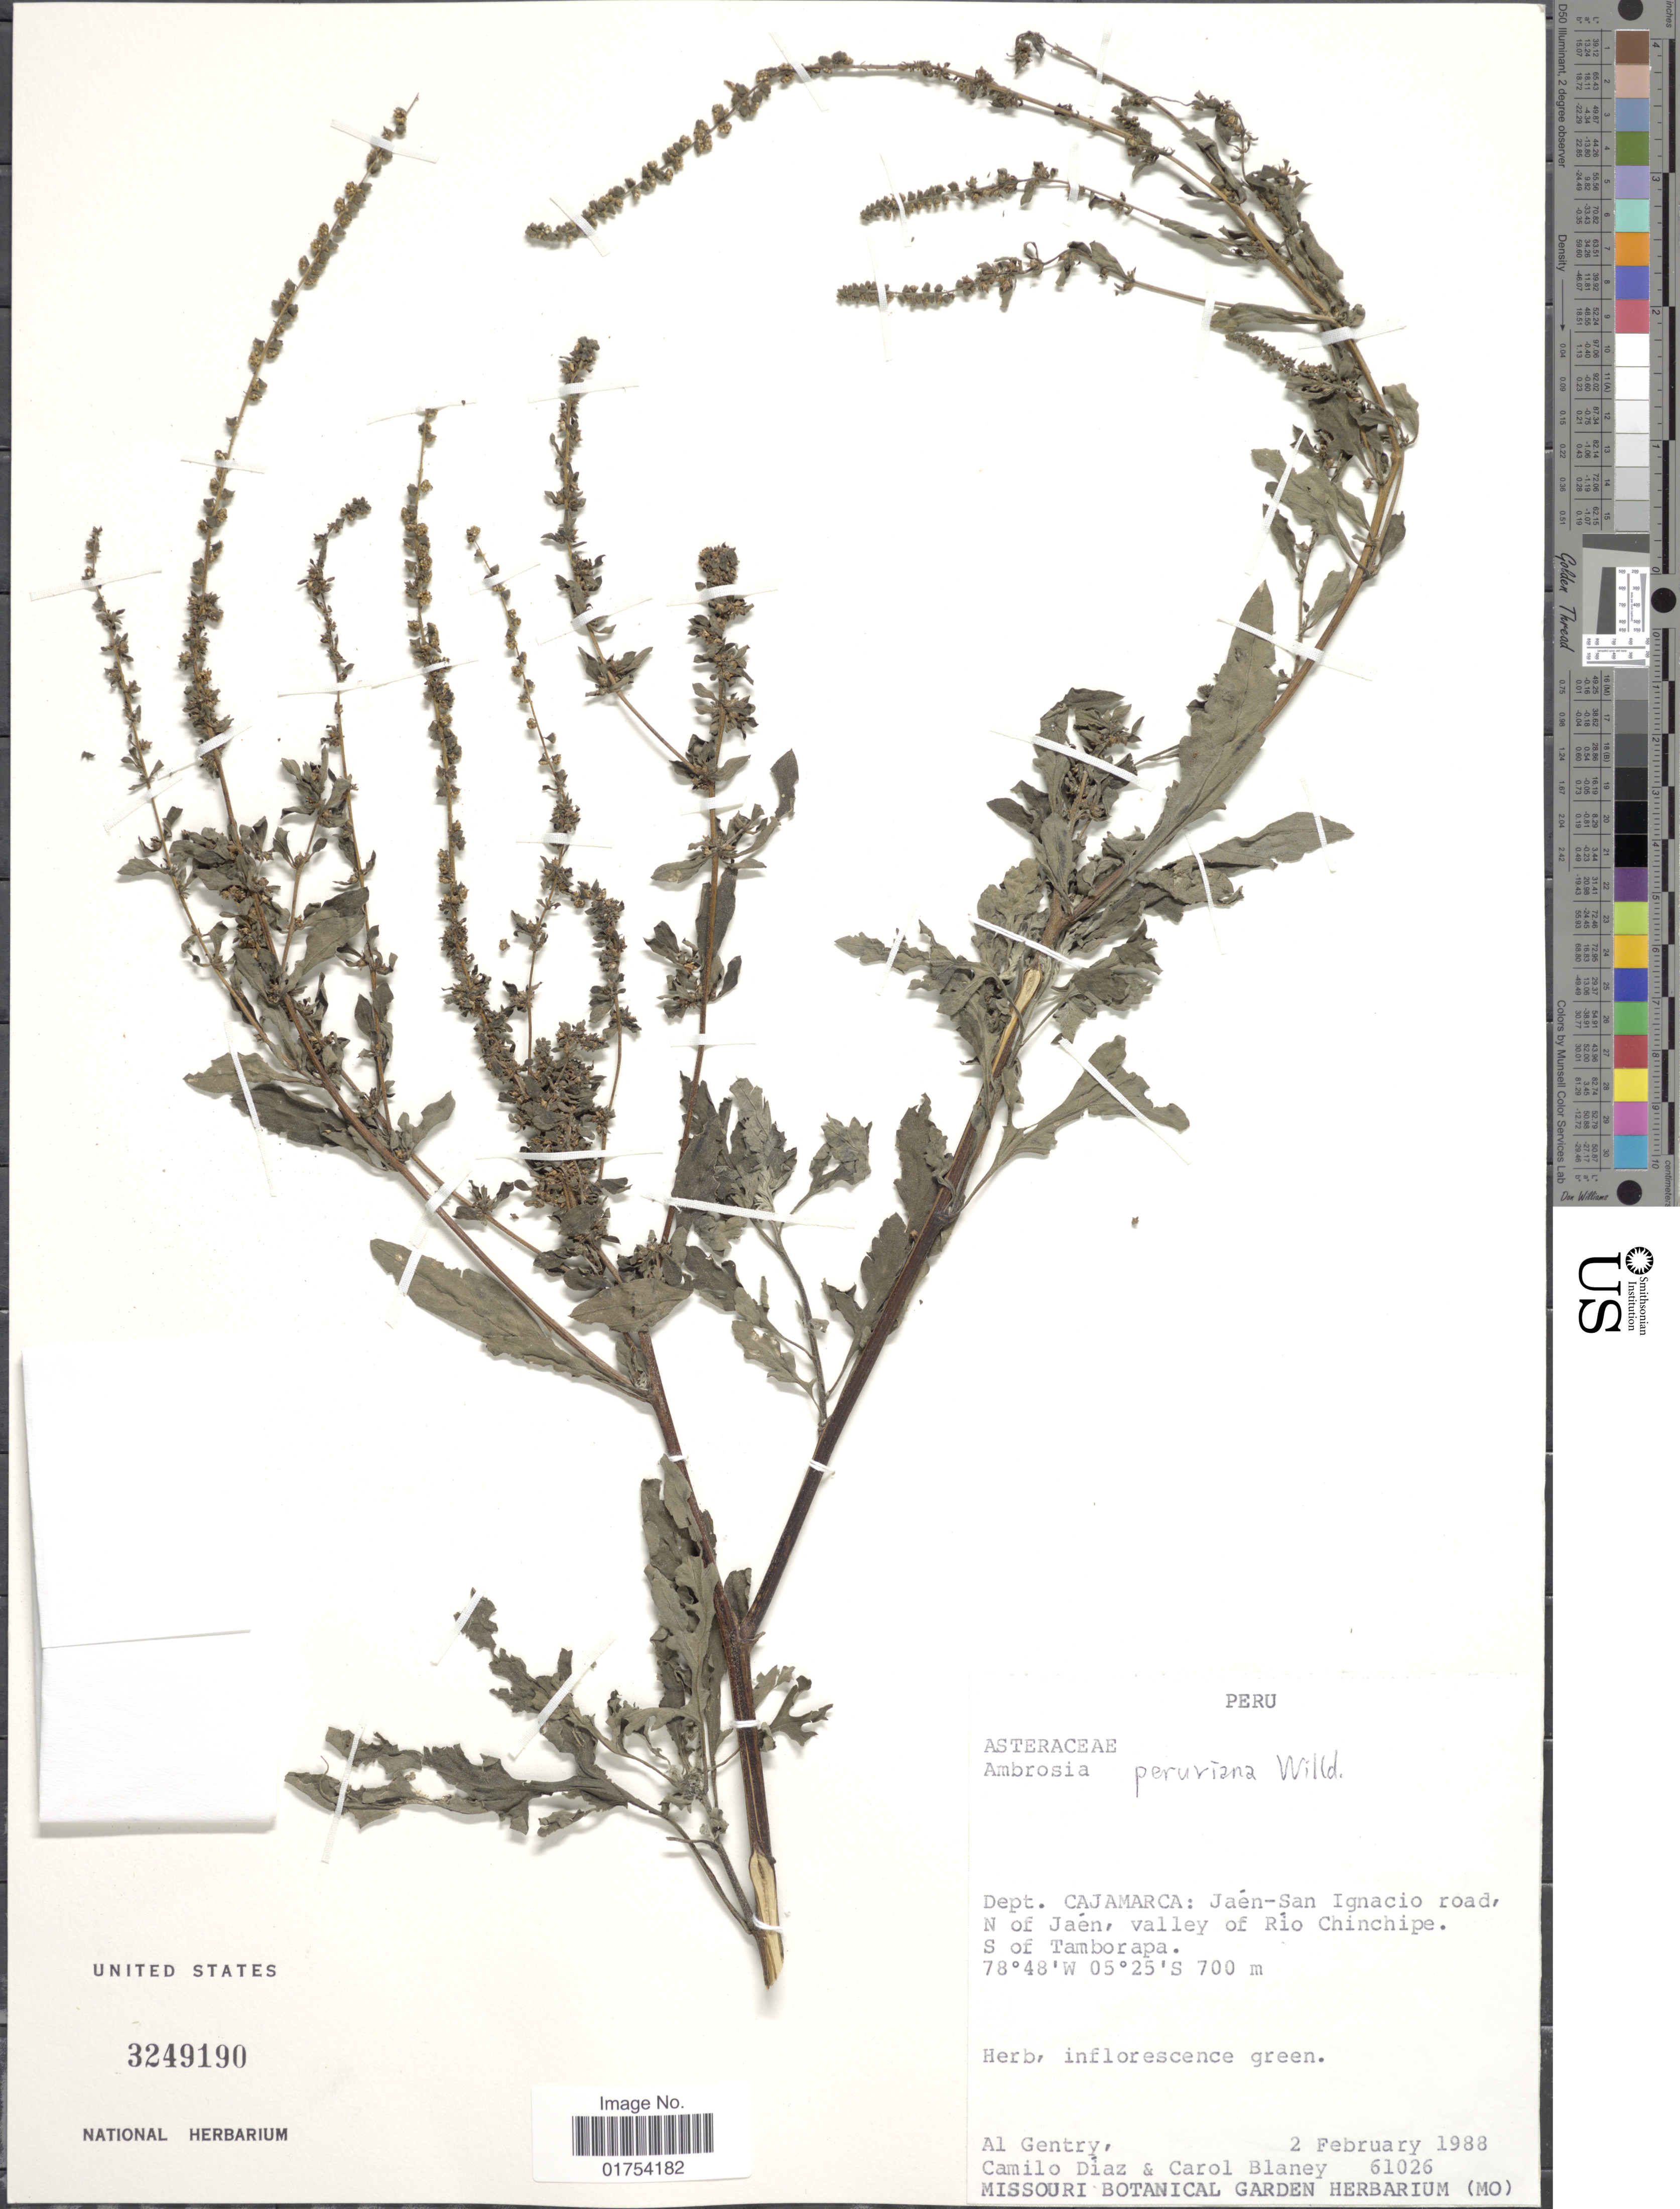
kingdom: Plantae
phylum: Tracheophyta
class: Magnoliopsida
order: Asterales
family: Asteraceae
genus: Ambrosia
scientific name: Ambrosia peruviana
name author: Willd.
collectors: A. H. Gentry, C. Díaz & C. Blaney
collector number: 61026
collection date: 1988-02-02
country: Peru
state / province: Cajamarca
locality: Jaen- San Ignacio road, N of Jaen, valley of Rio Chinchipe. S of Tamborapa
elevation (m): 700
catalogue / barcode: US 3249190